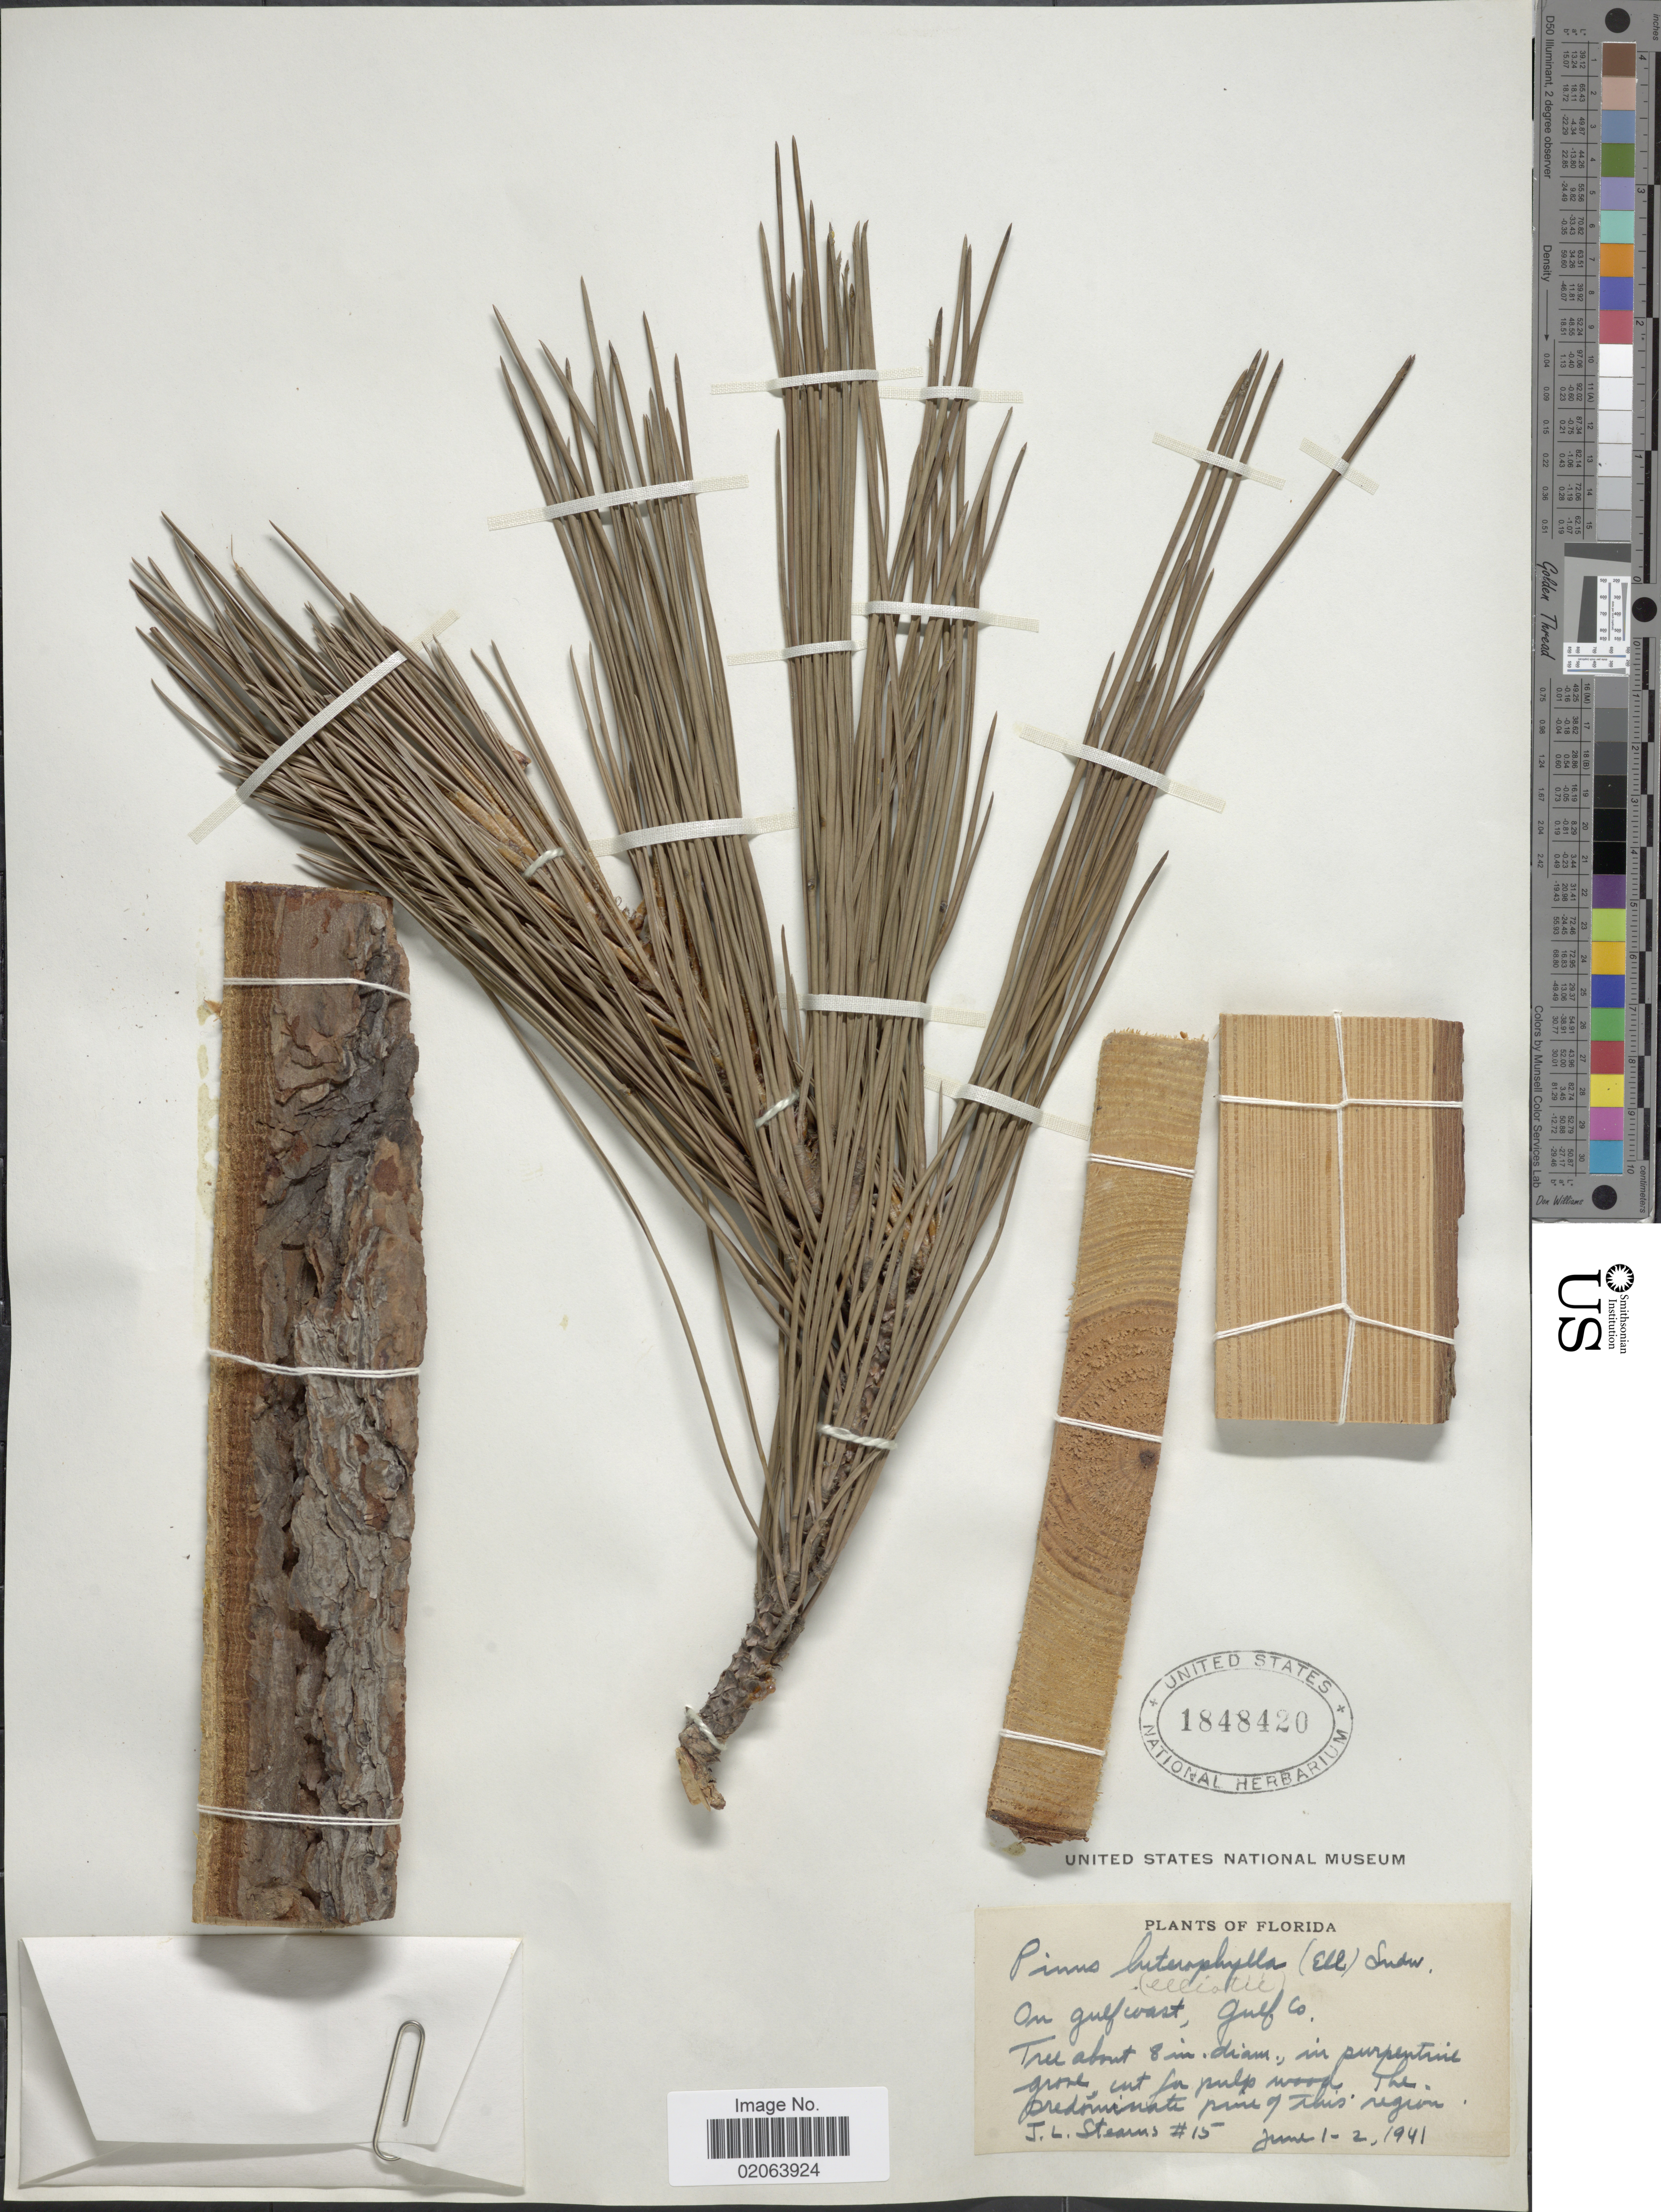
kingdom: Plantae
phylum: Tracheophyta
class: Pinopsida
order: Pinales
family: Pinaceae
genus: Pinus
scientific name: Pinus elliottii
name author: Engelm.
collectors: J. Stearns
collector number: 15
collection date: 1941-06-01/1941-06-02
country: United States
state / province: Florida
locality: On gulf coast, Gulf Co.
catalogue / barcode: US 1848420